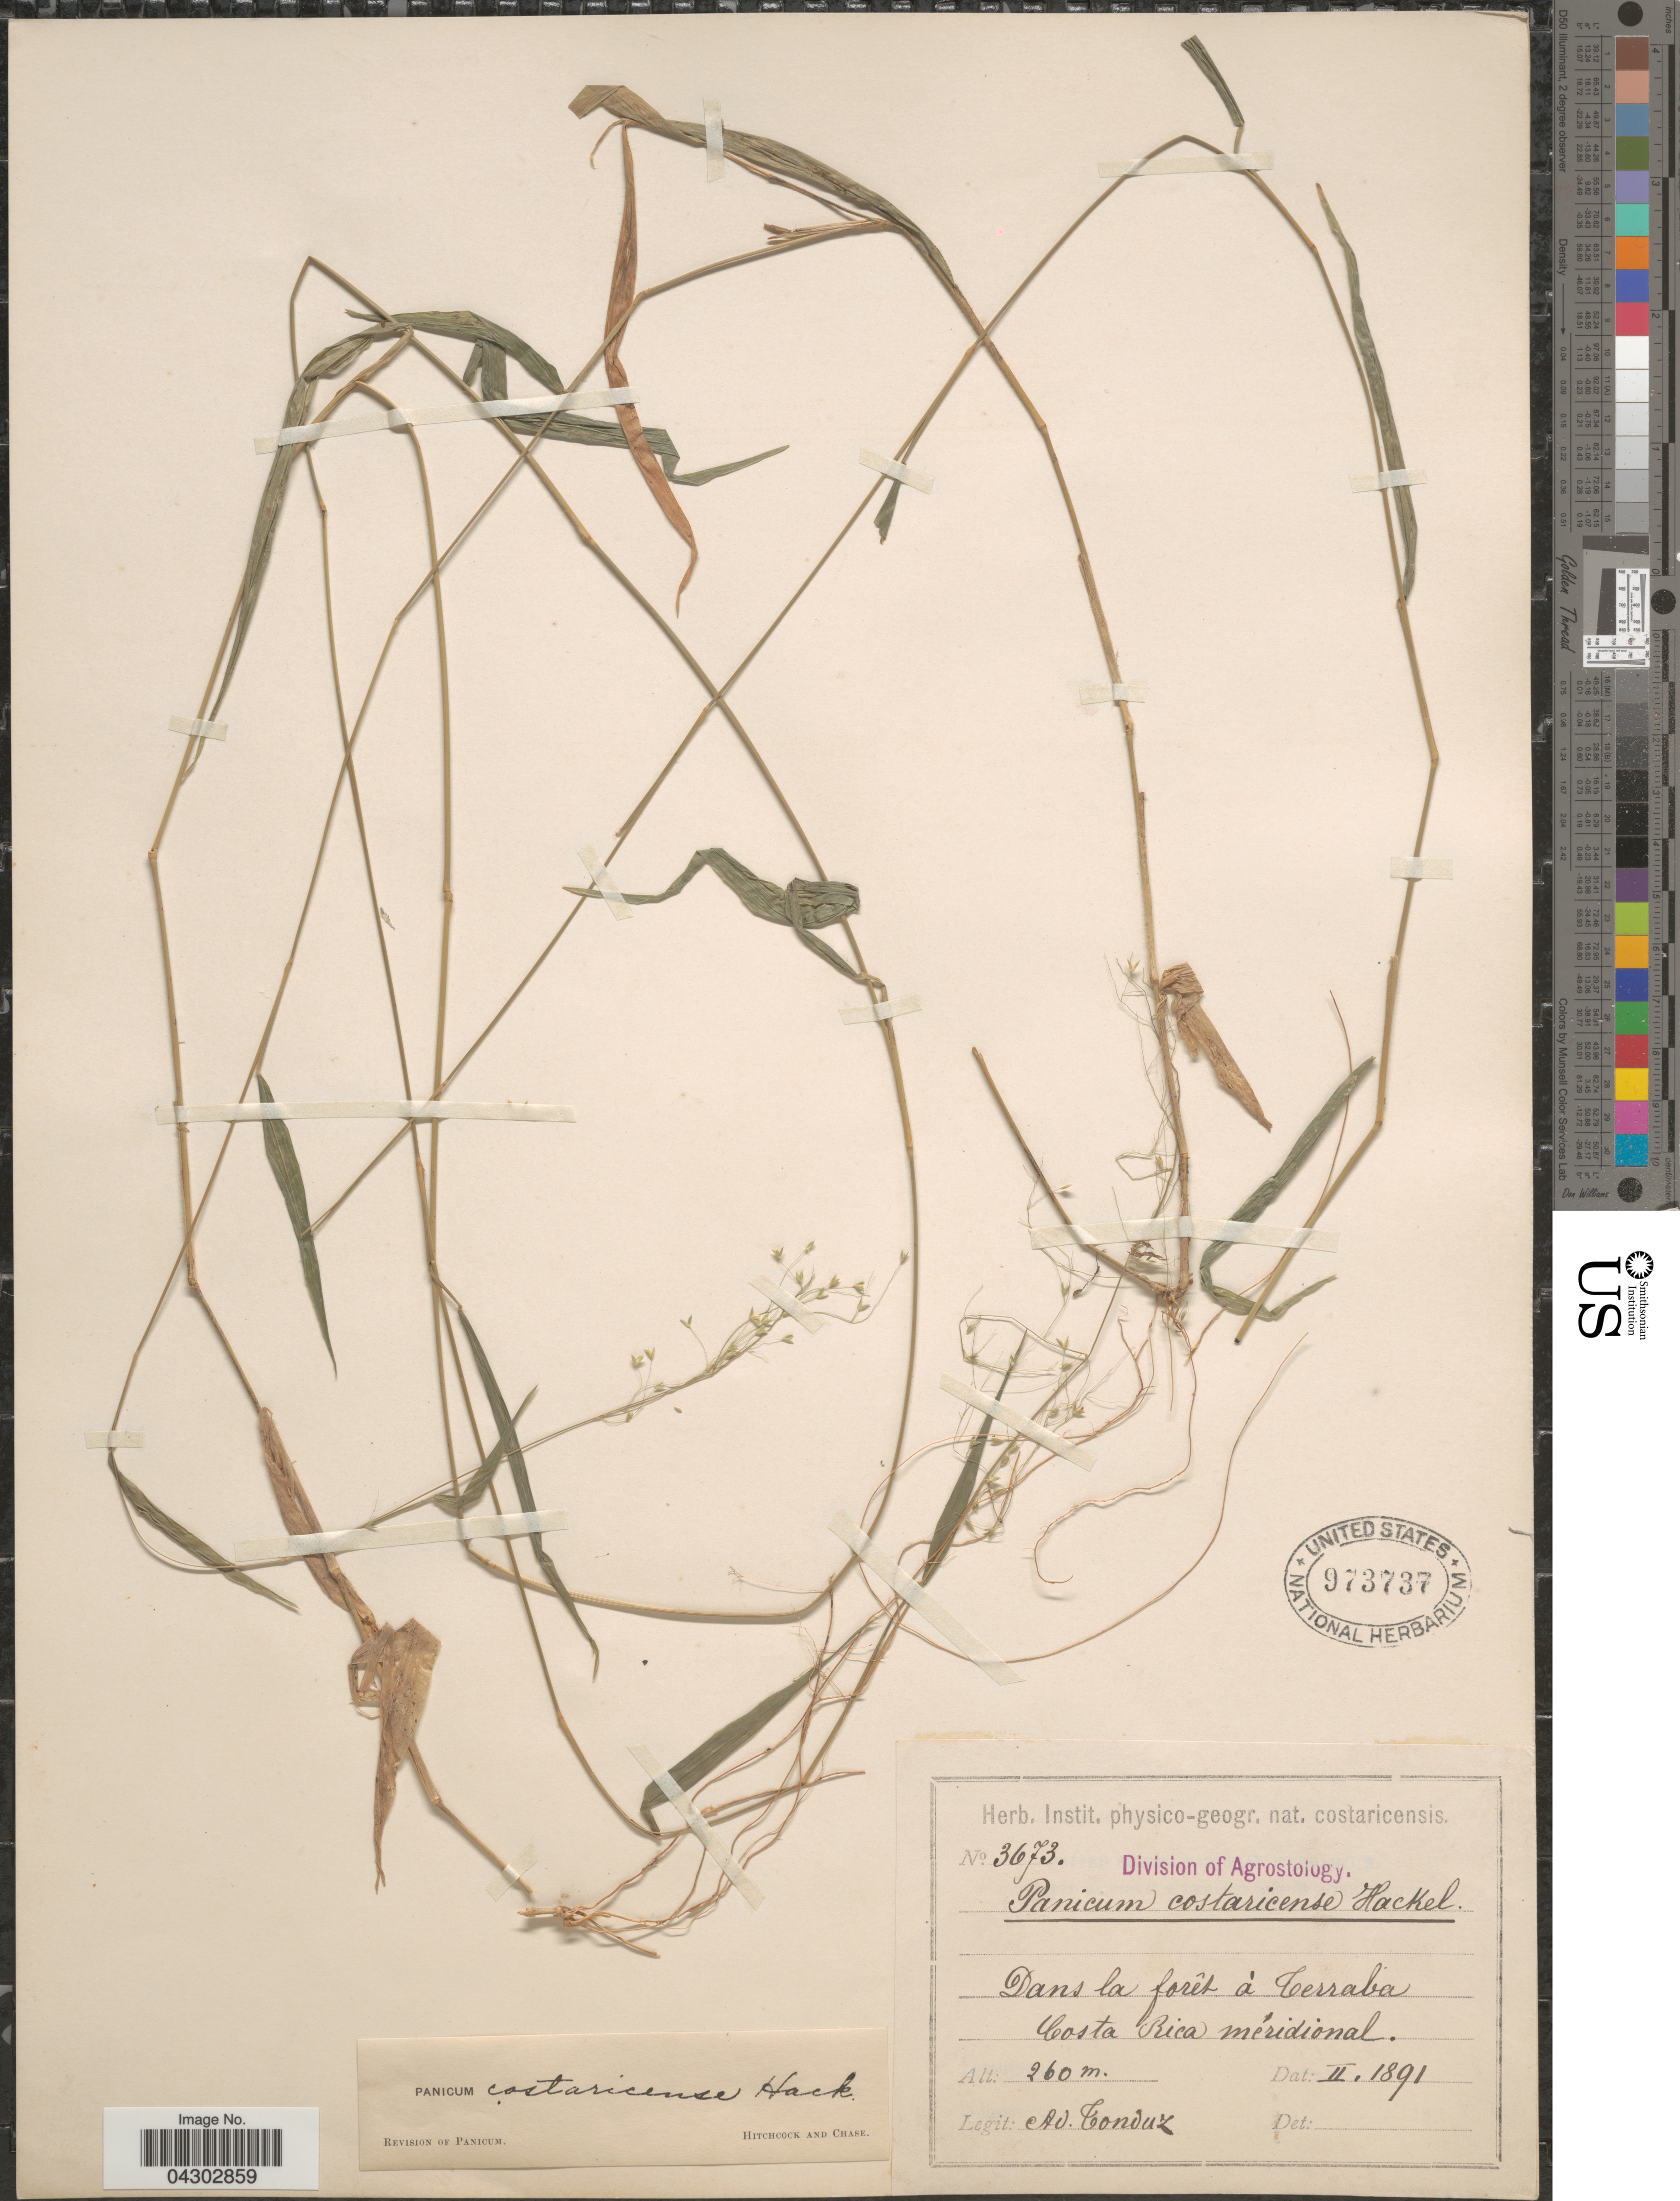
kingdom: Plantae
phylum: Tracheophyta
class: Liliopsida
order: Poales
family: Poaceae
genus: Panicum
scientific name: Panicum haenkeanum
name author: J. Presl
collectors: A. Tonduz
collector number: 3673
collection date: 1891-02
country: Costa Rica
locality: Dans la forêt à Terraba. Costa Rica méridional.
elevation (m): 260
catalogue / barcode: US 973737